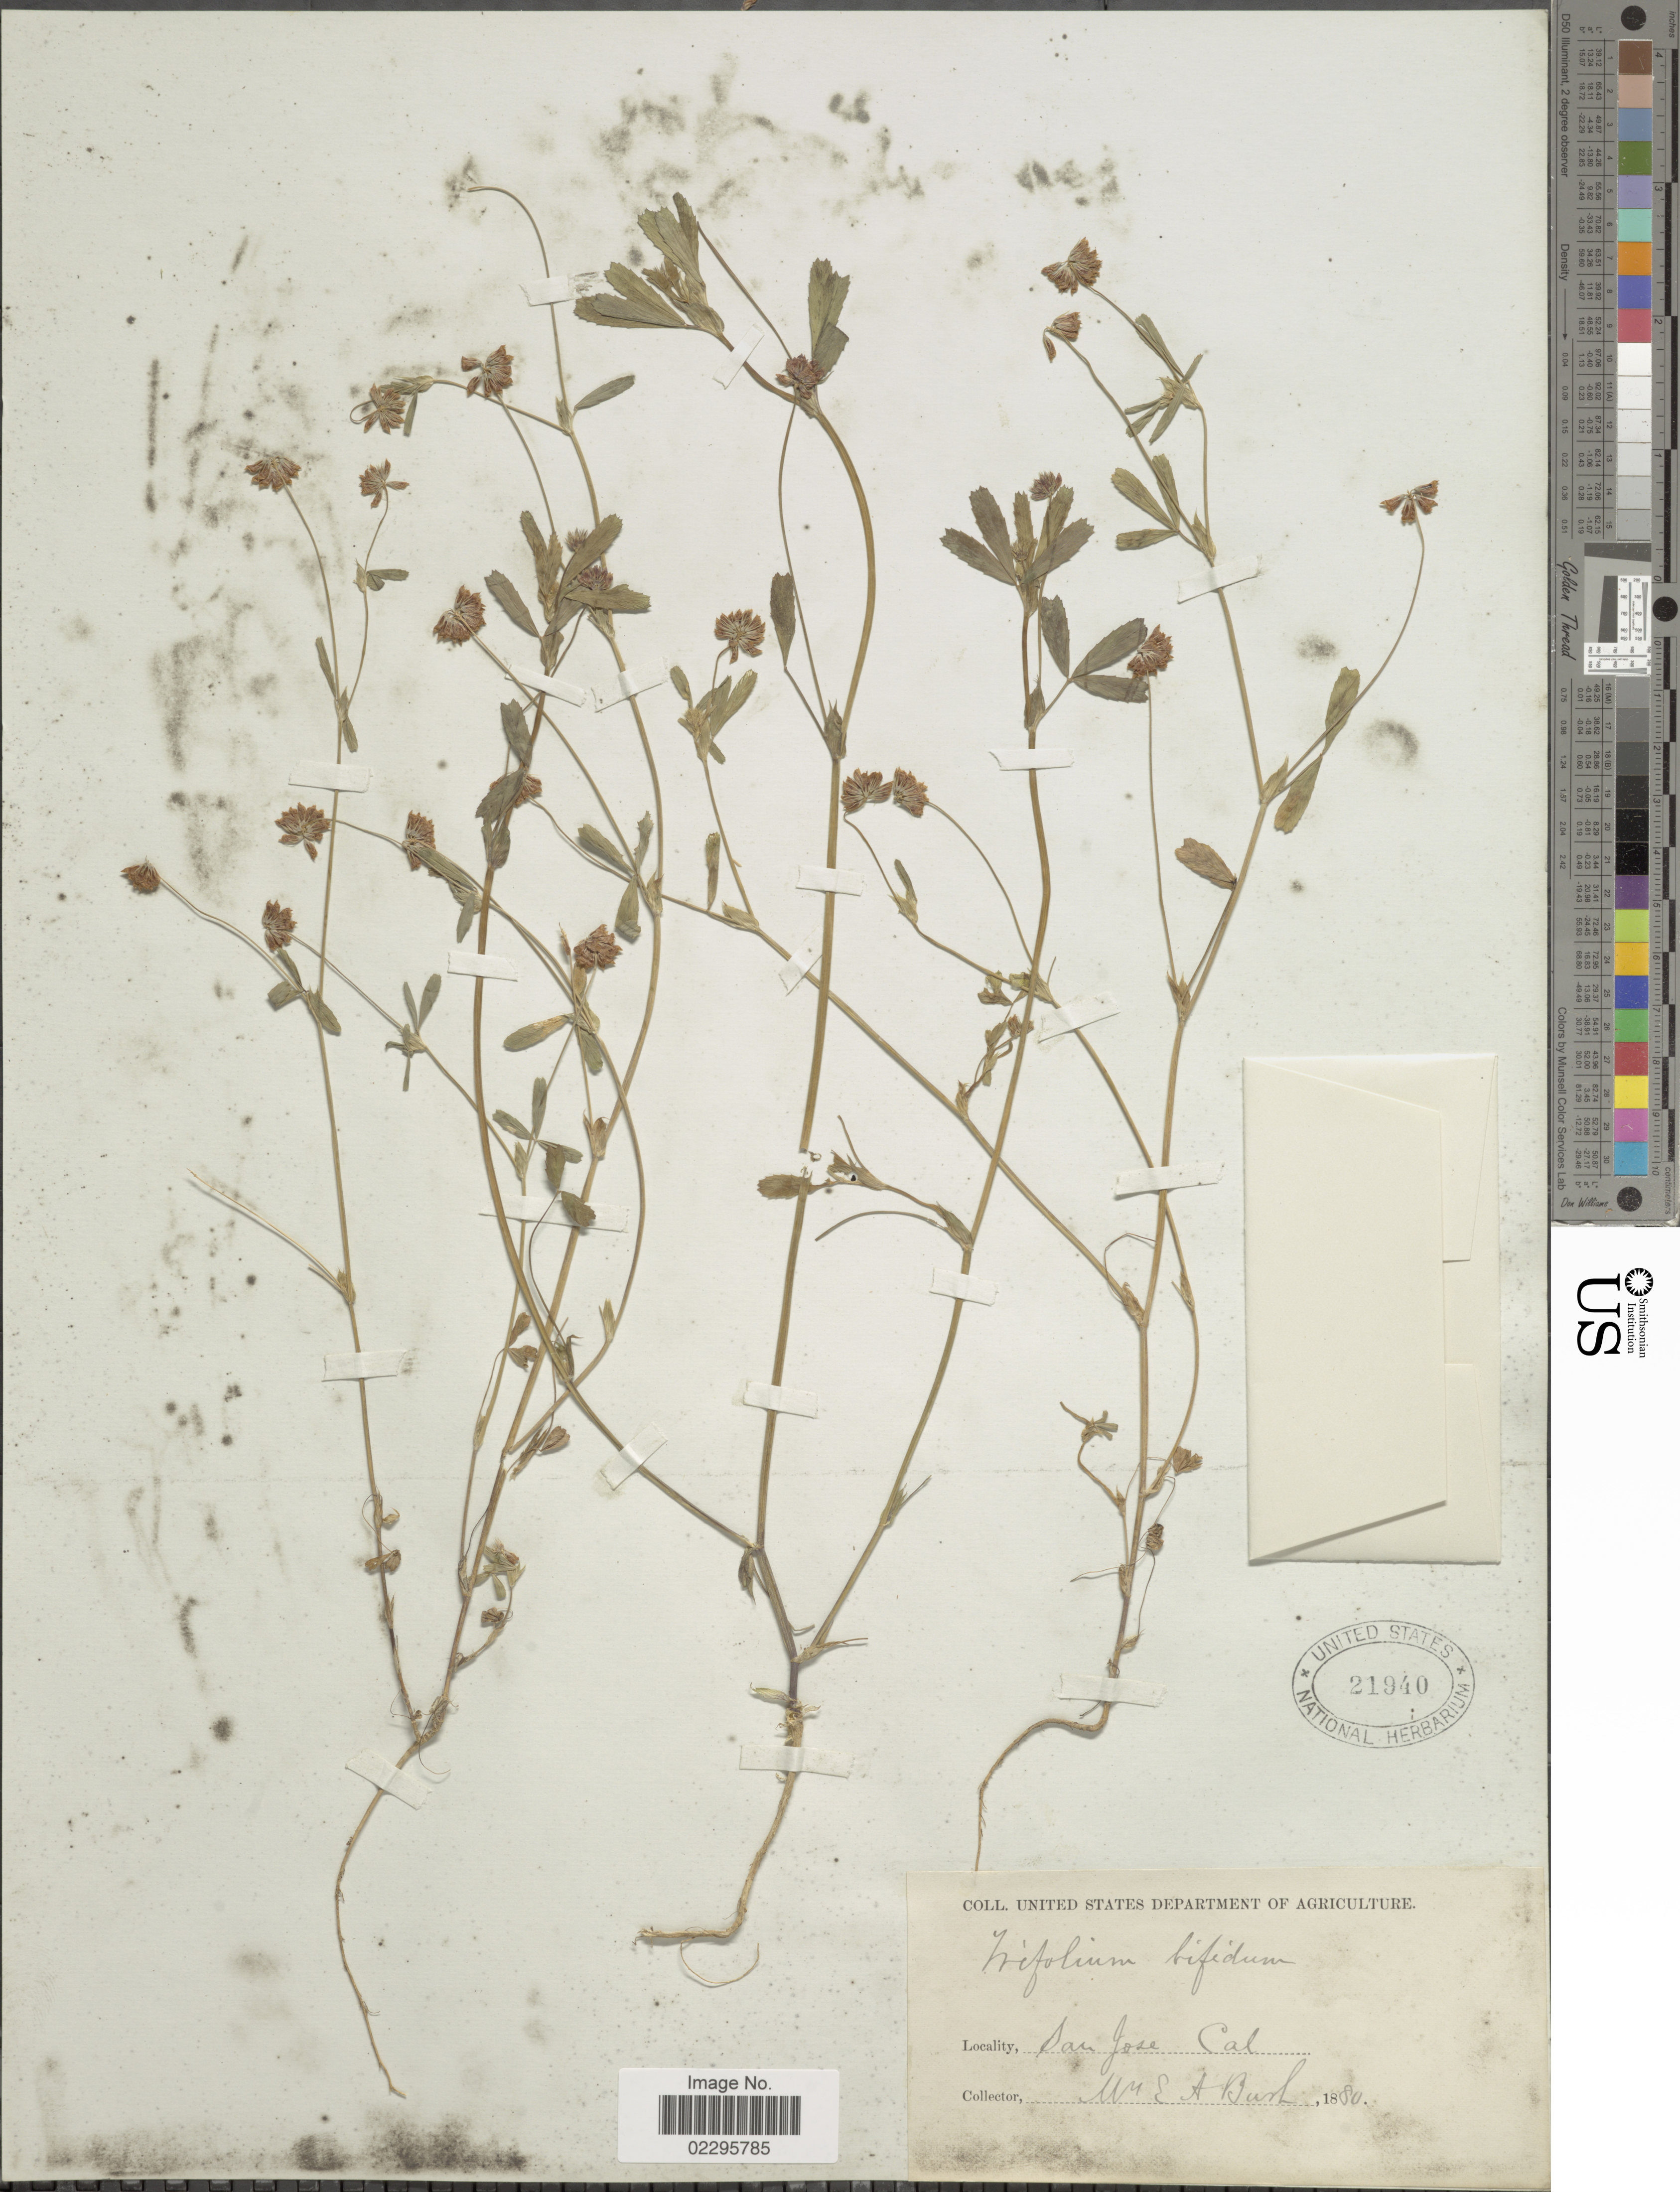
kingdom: Plantae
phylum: Tracheophyta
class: Magnoliopsida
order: Fabales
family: Fabaceae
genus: Trifolium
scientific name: Trifolium bifidum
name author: A. Gray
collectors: E. Bush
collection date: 1880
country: United States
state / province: California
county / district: Santa Clara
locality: San Jose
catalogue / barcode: US 21940